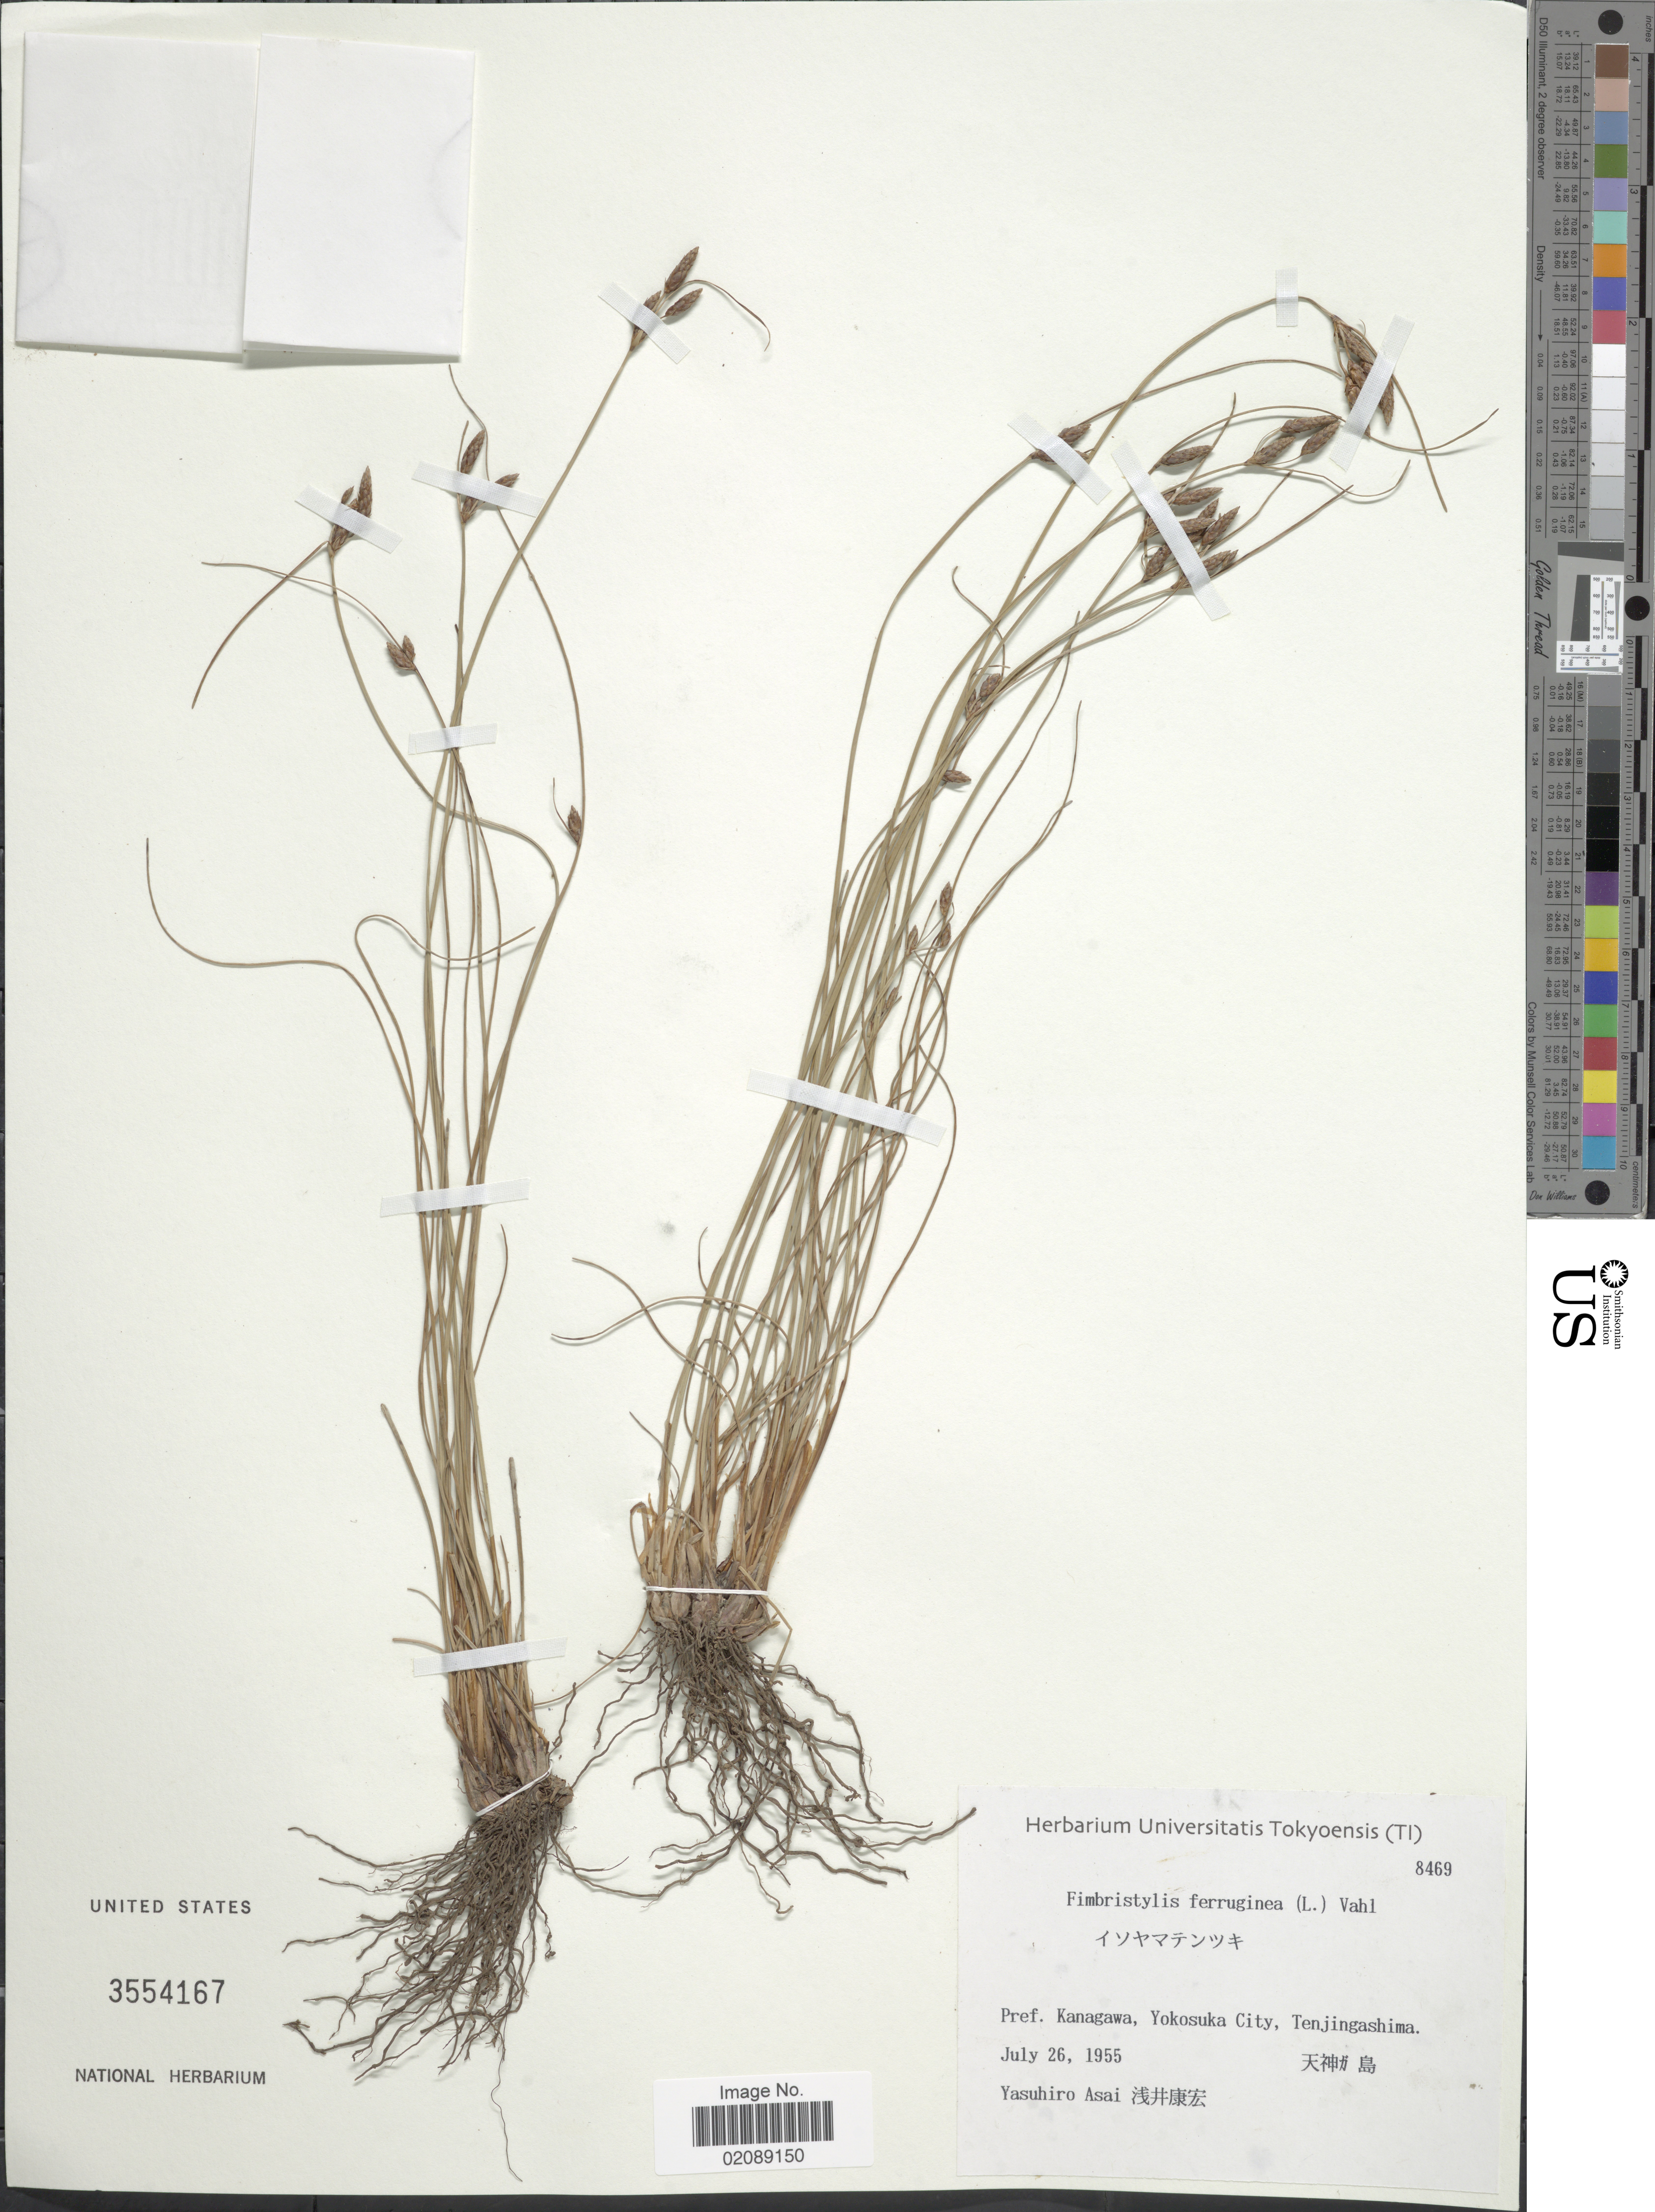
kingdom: Plantae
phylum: Tracheophyta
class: Liliopsida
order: Poales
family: Cyperaceae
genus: Fimbristylis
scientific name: Fimbristylis ferruginea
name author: (L.) Vahl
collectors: Y. Asai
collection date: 1955-07-26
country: Japan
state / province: Kanagawa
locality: Pref. Kanagawa, Yokosuka City, Tenjingshima [Foreign script]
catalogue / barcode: US 3554167